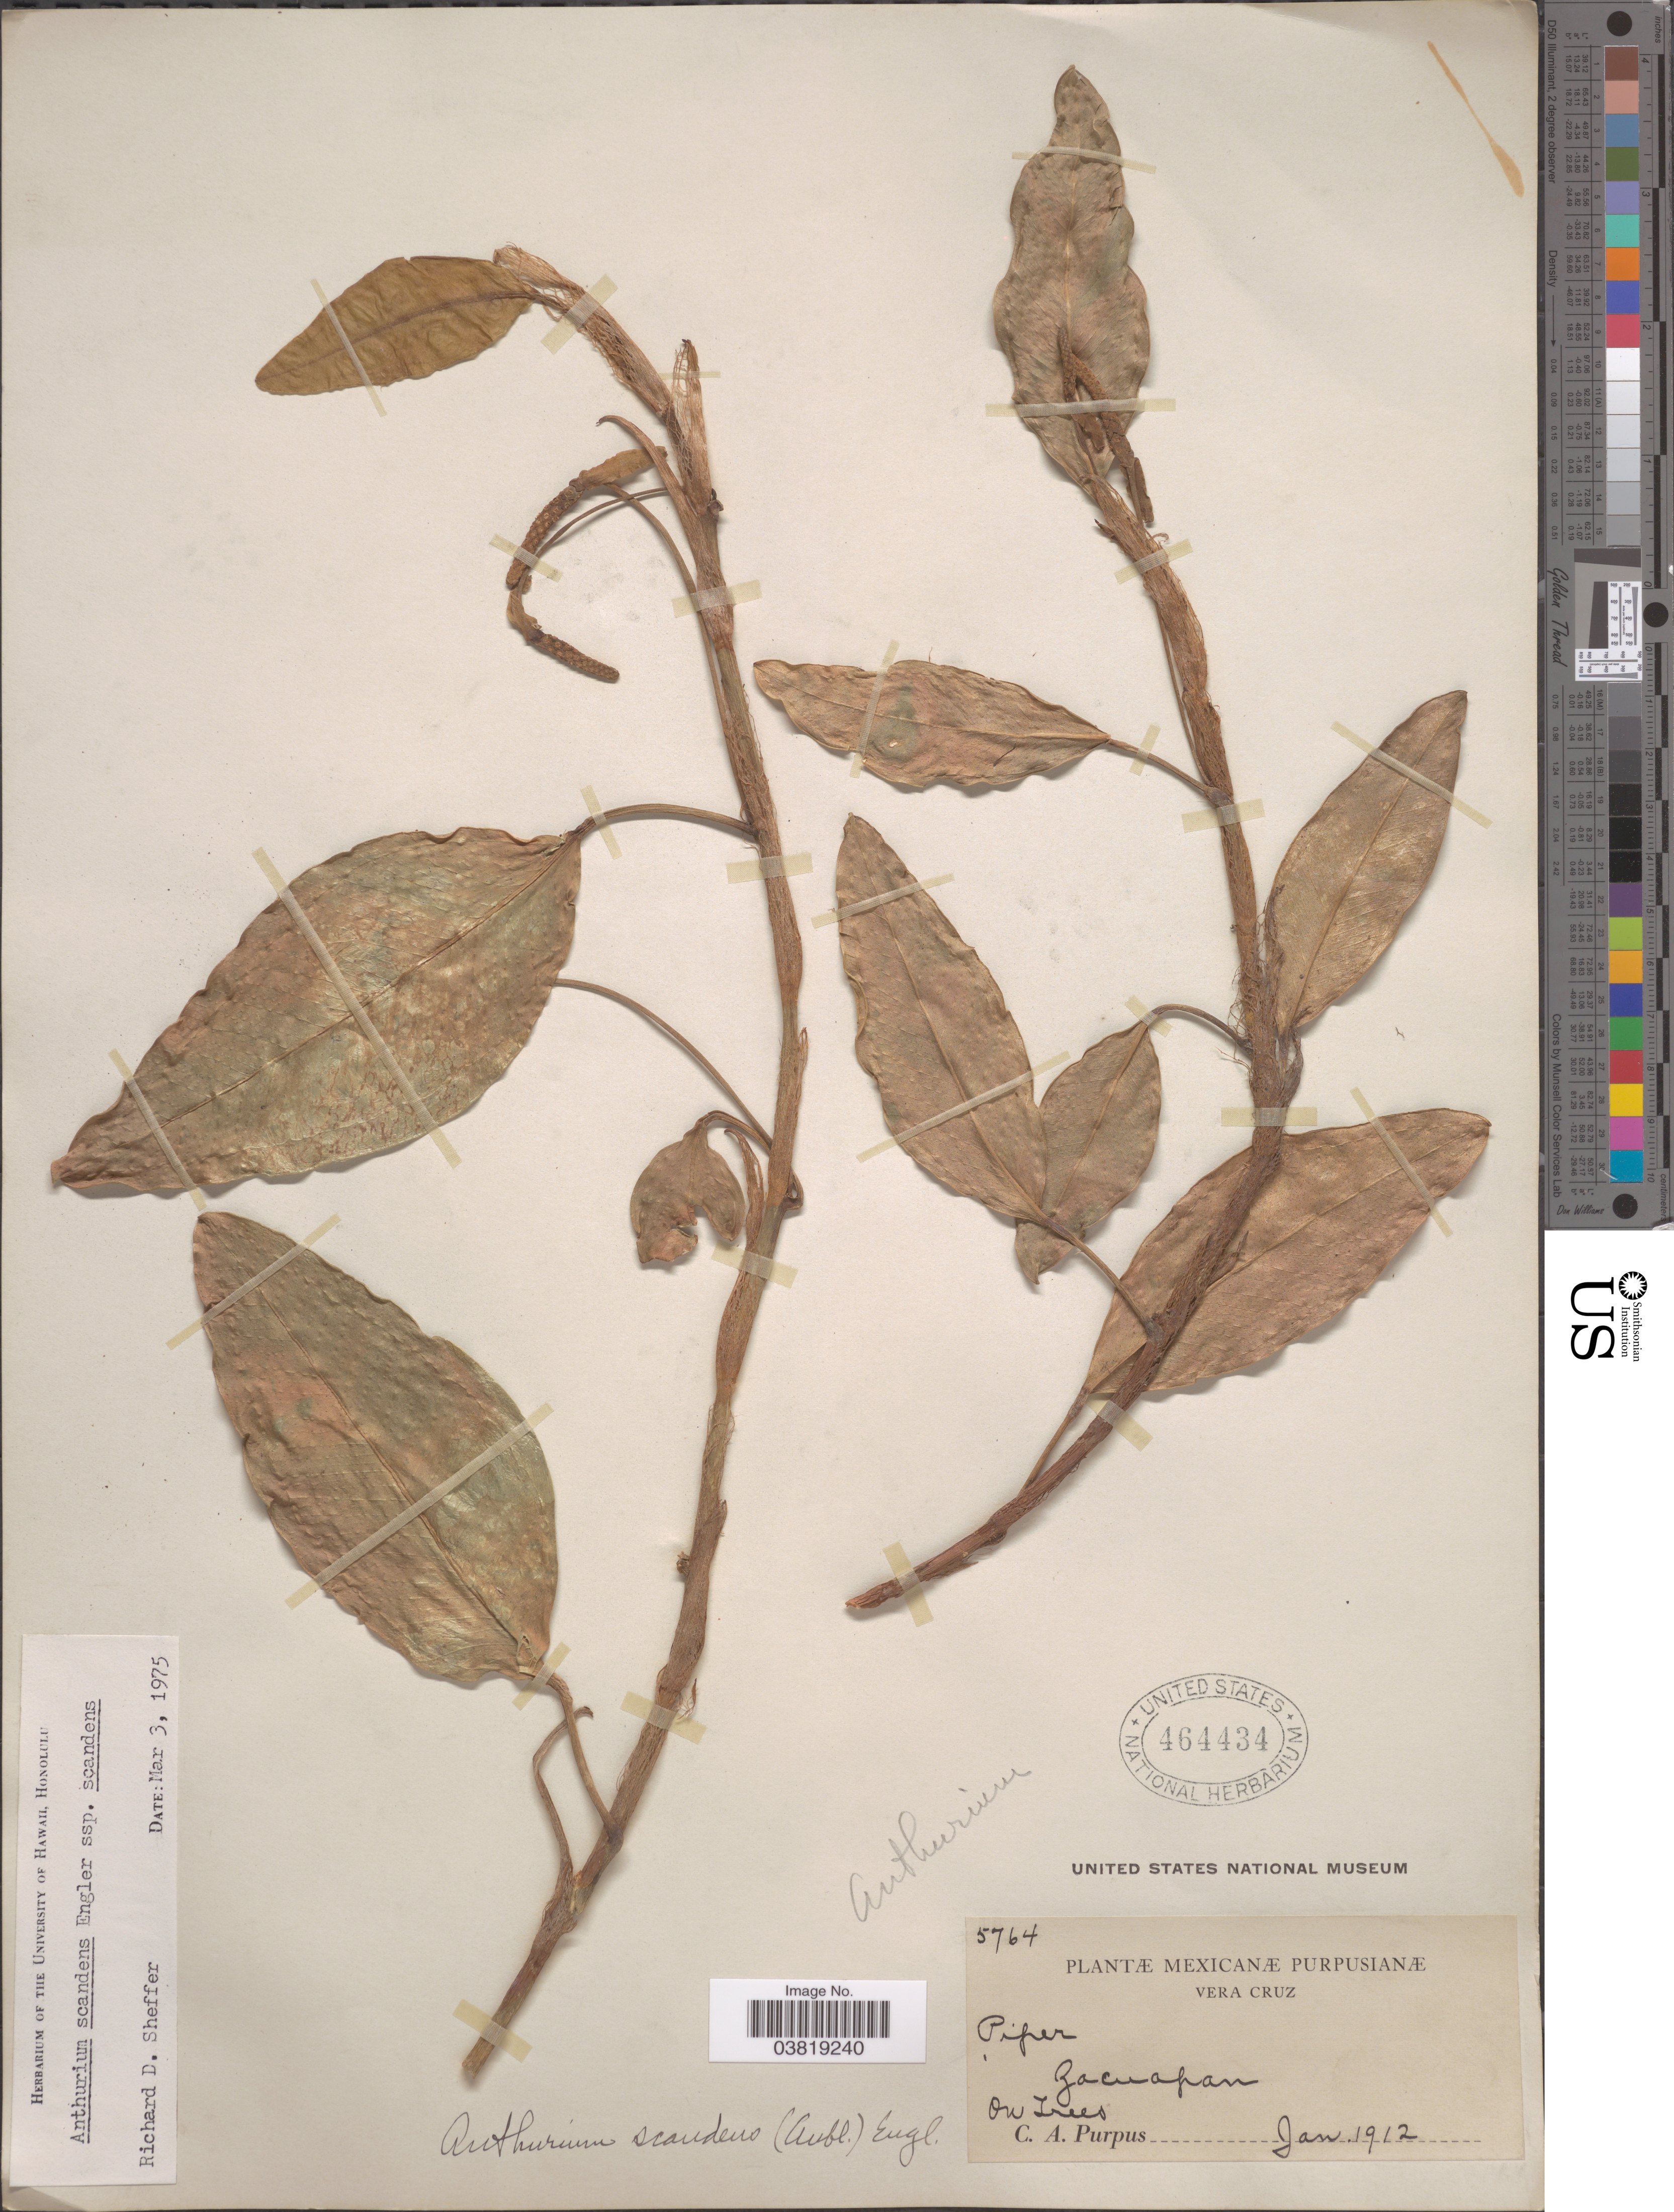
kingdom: Plantae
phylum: Tracheophyta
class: Liliopsida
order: Alismatales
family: Araceae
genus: Anthurium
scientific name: Anthurium scandens var. scandens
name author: (Aubl.) Engl.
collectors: C. A. Purpus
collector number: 5764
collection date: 1912-01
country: Mexico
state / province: Veracruz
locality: Vera Cruz. Zacuapan.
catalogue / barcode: US 464434